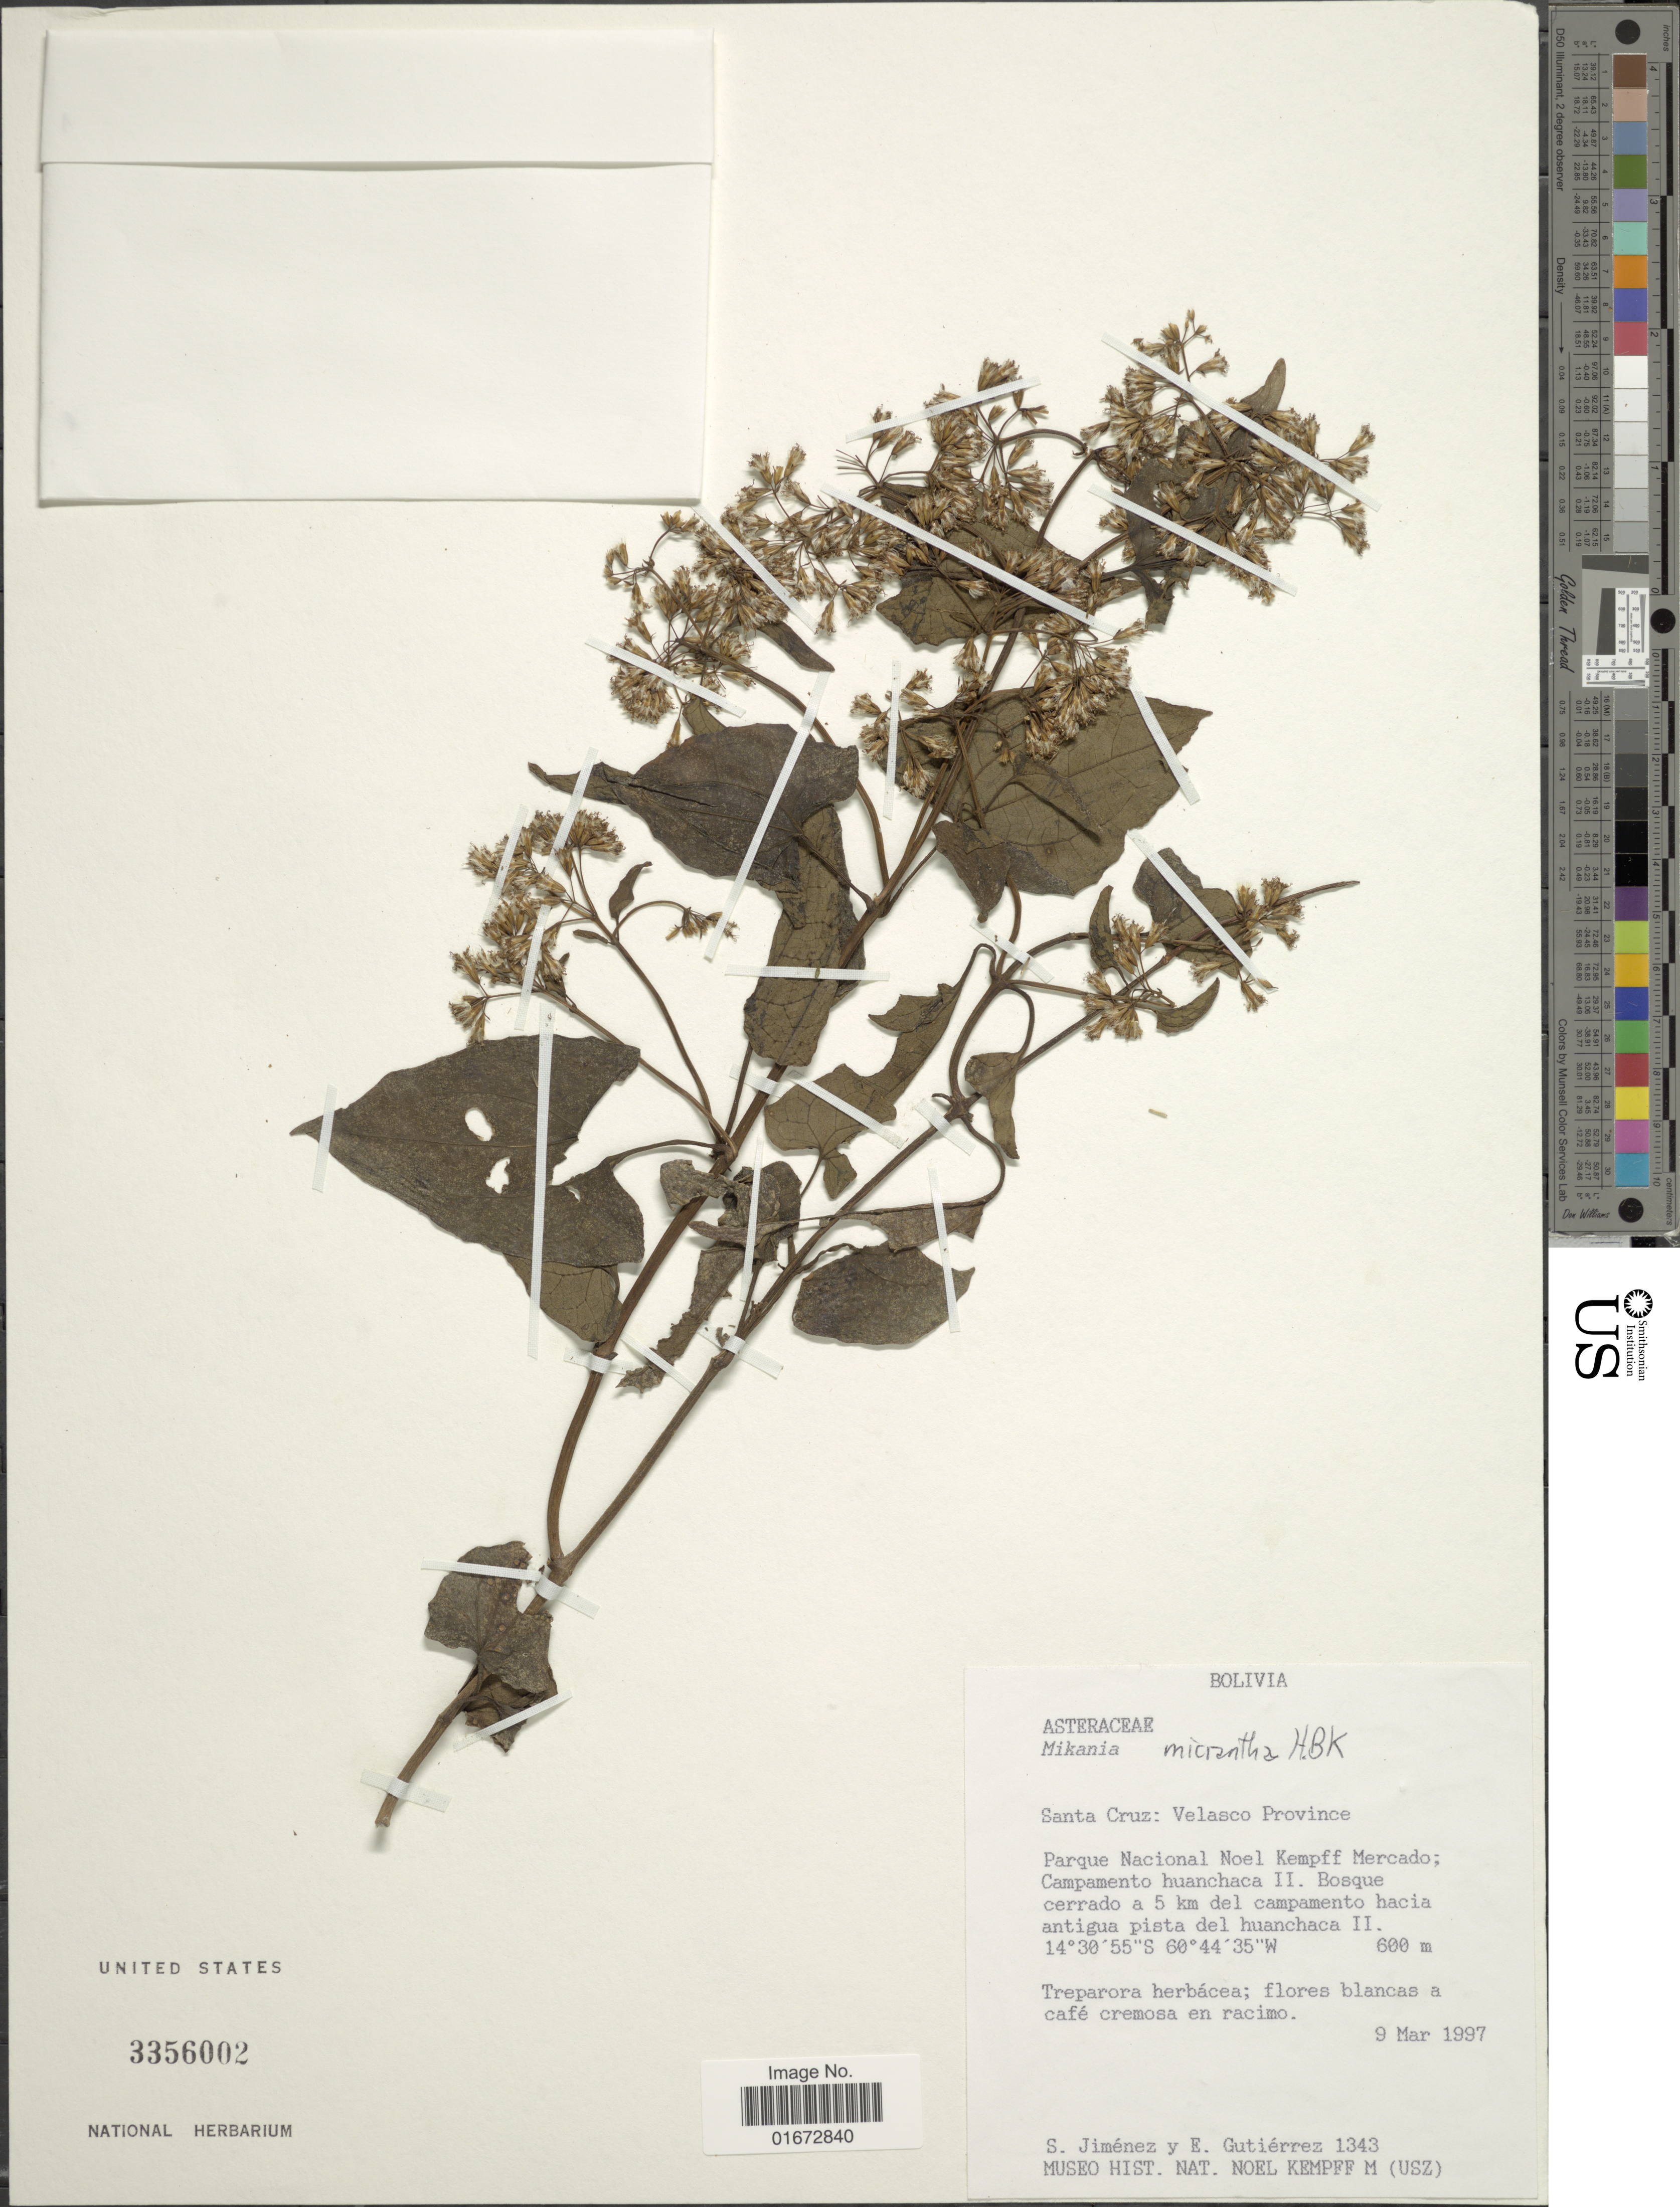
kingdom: Plantae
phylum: Tracheophyta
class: Magnoliopsida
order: Asterales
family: Asteraceae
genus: Mikania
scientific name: Mikania micrantha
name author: Kunth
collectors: S. Jiménez & E. Gutiérrez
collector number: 1343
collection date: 1997-03-09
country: Bolivia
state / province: Santa Cruz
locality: Santa Cruz: Velasco Province. Parque Nacional Noel Kempff Mercado; Campamento huanchaca II. Bosque cerrado a 5 km del campamento hacia antigua pista del huanchaca II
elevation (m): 600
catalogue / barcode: US 3356002